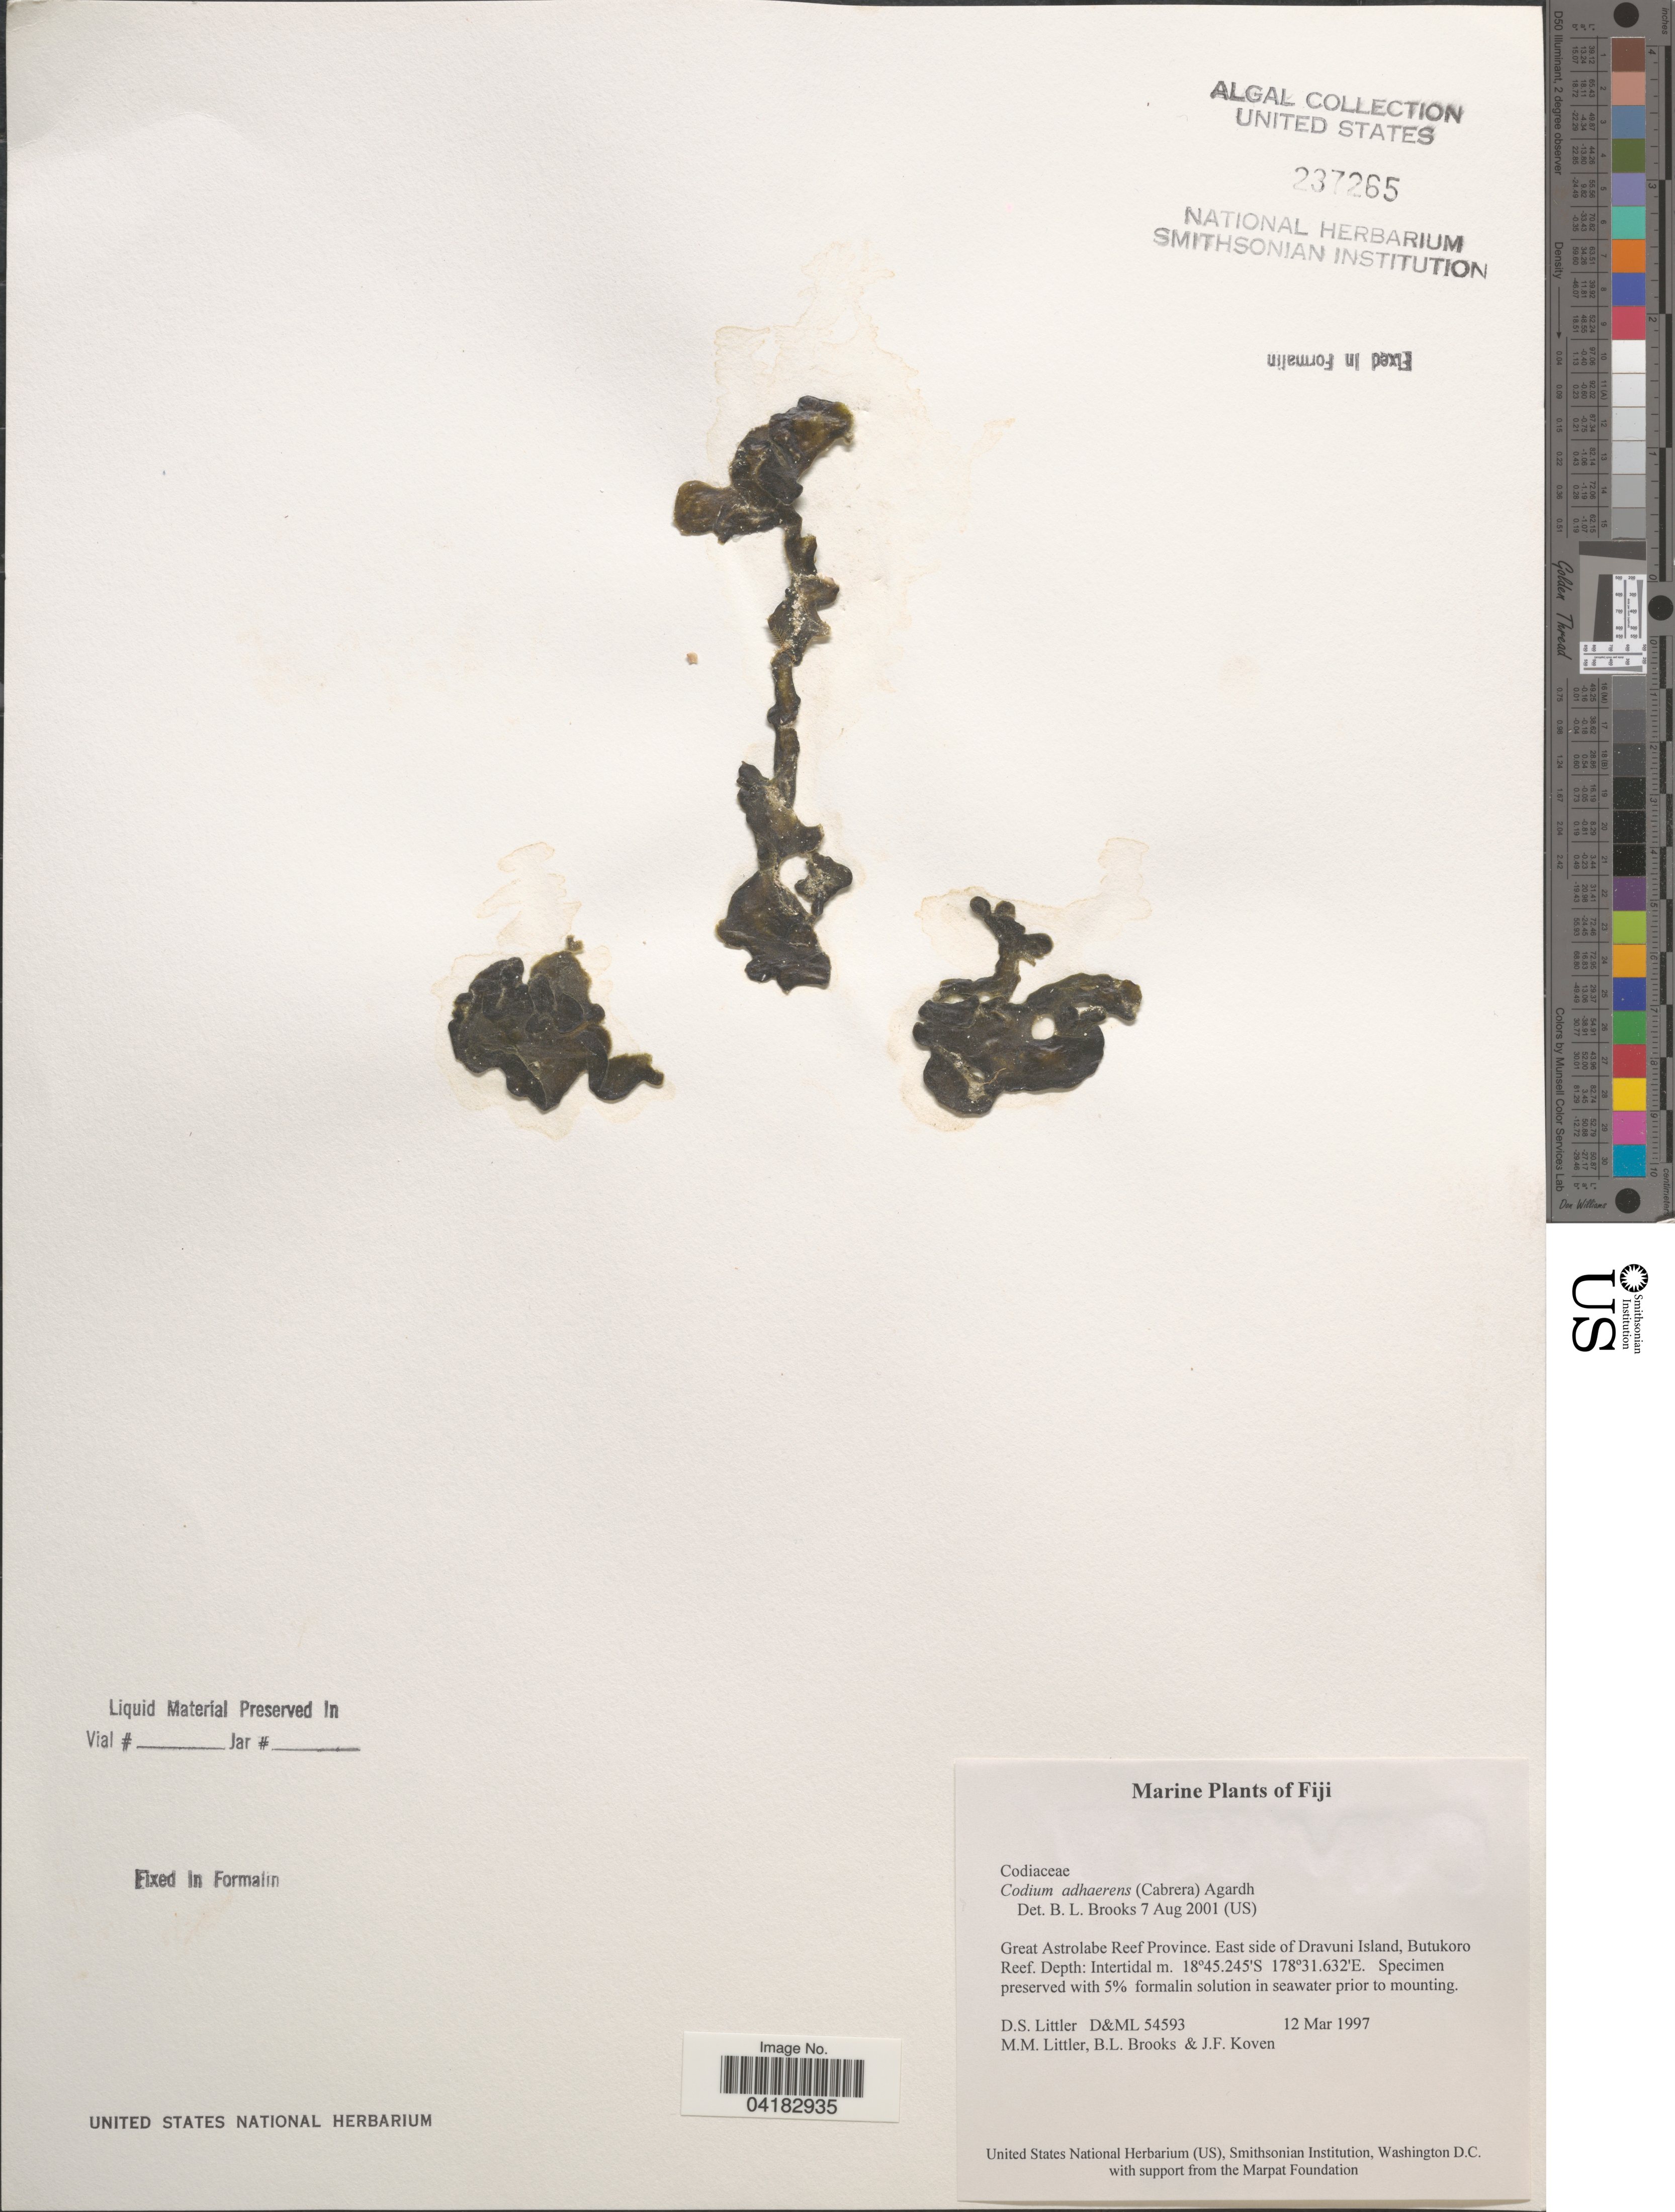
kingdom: Plantae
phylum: Chlorophyta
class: Ulvophyceae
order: Bryopsidales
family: Codiaceae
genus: Codium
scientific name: Codium adhaerens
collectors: D. S. Littler, B. Brooks & J. Koven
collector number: D&ML54593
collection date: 1997-03-12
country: Fiji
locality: Great Astrolabe Reef Province. East side of Dravuni Island, Butukoro Reef.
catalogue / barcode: US 237265